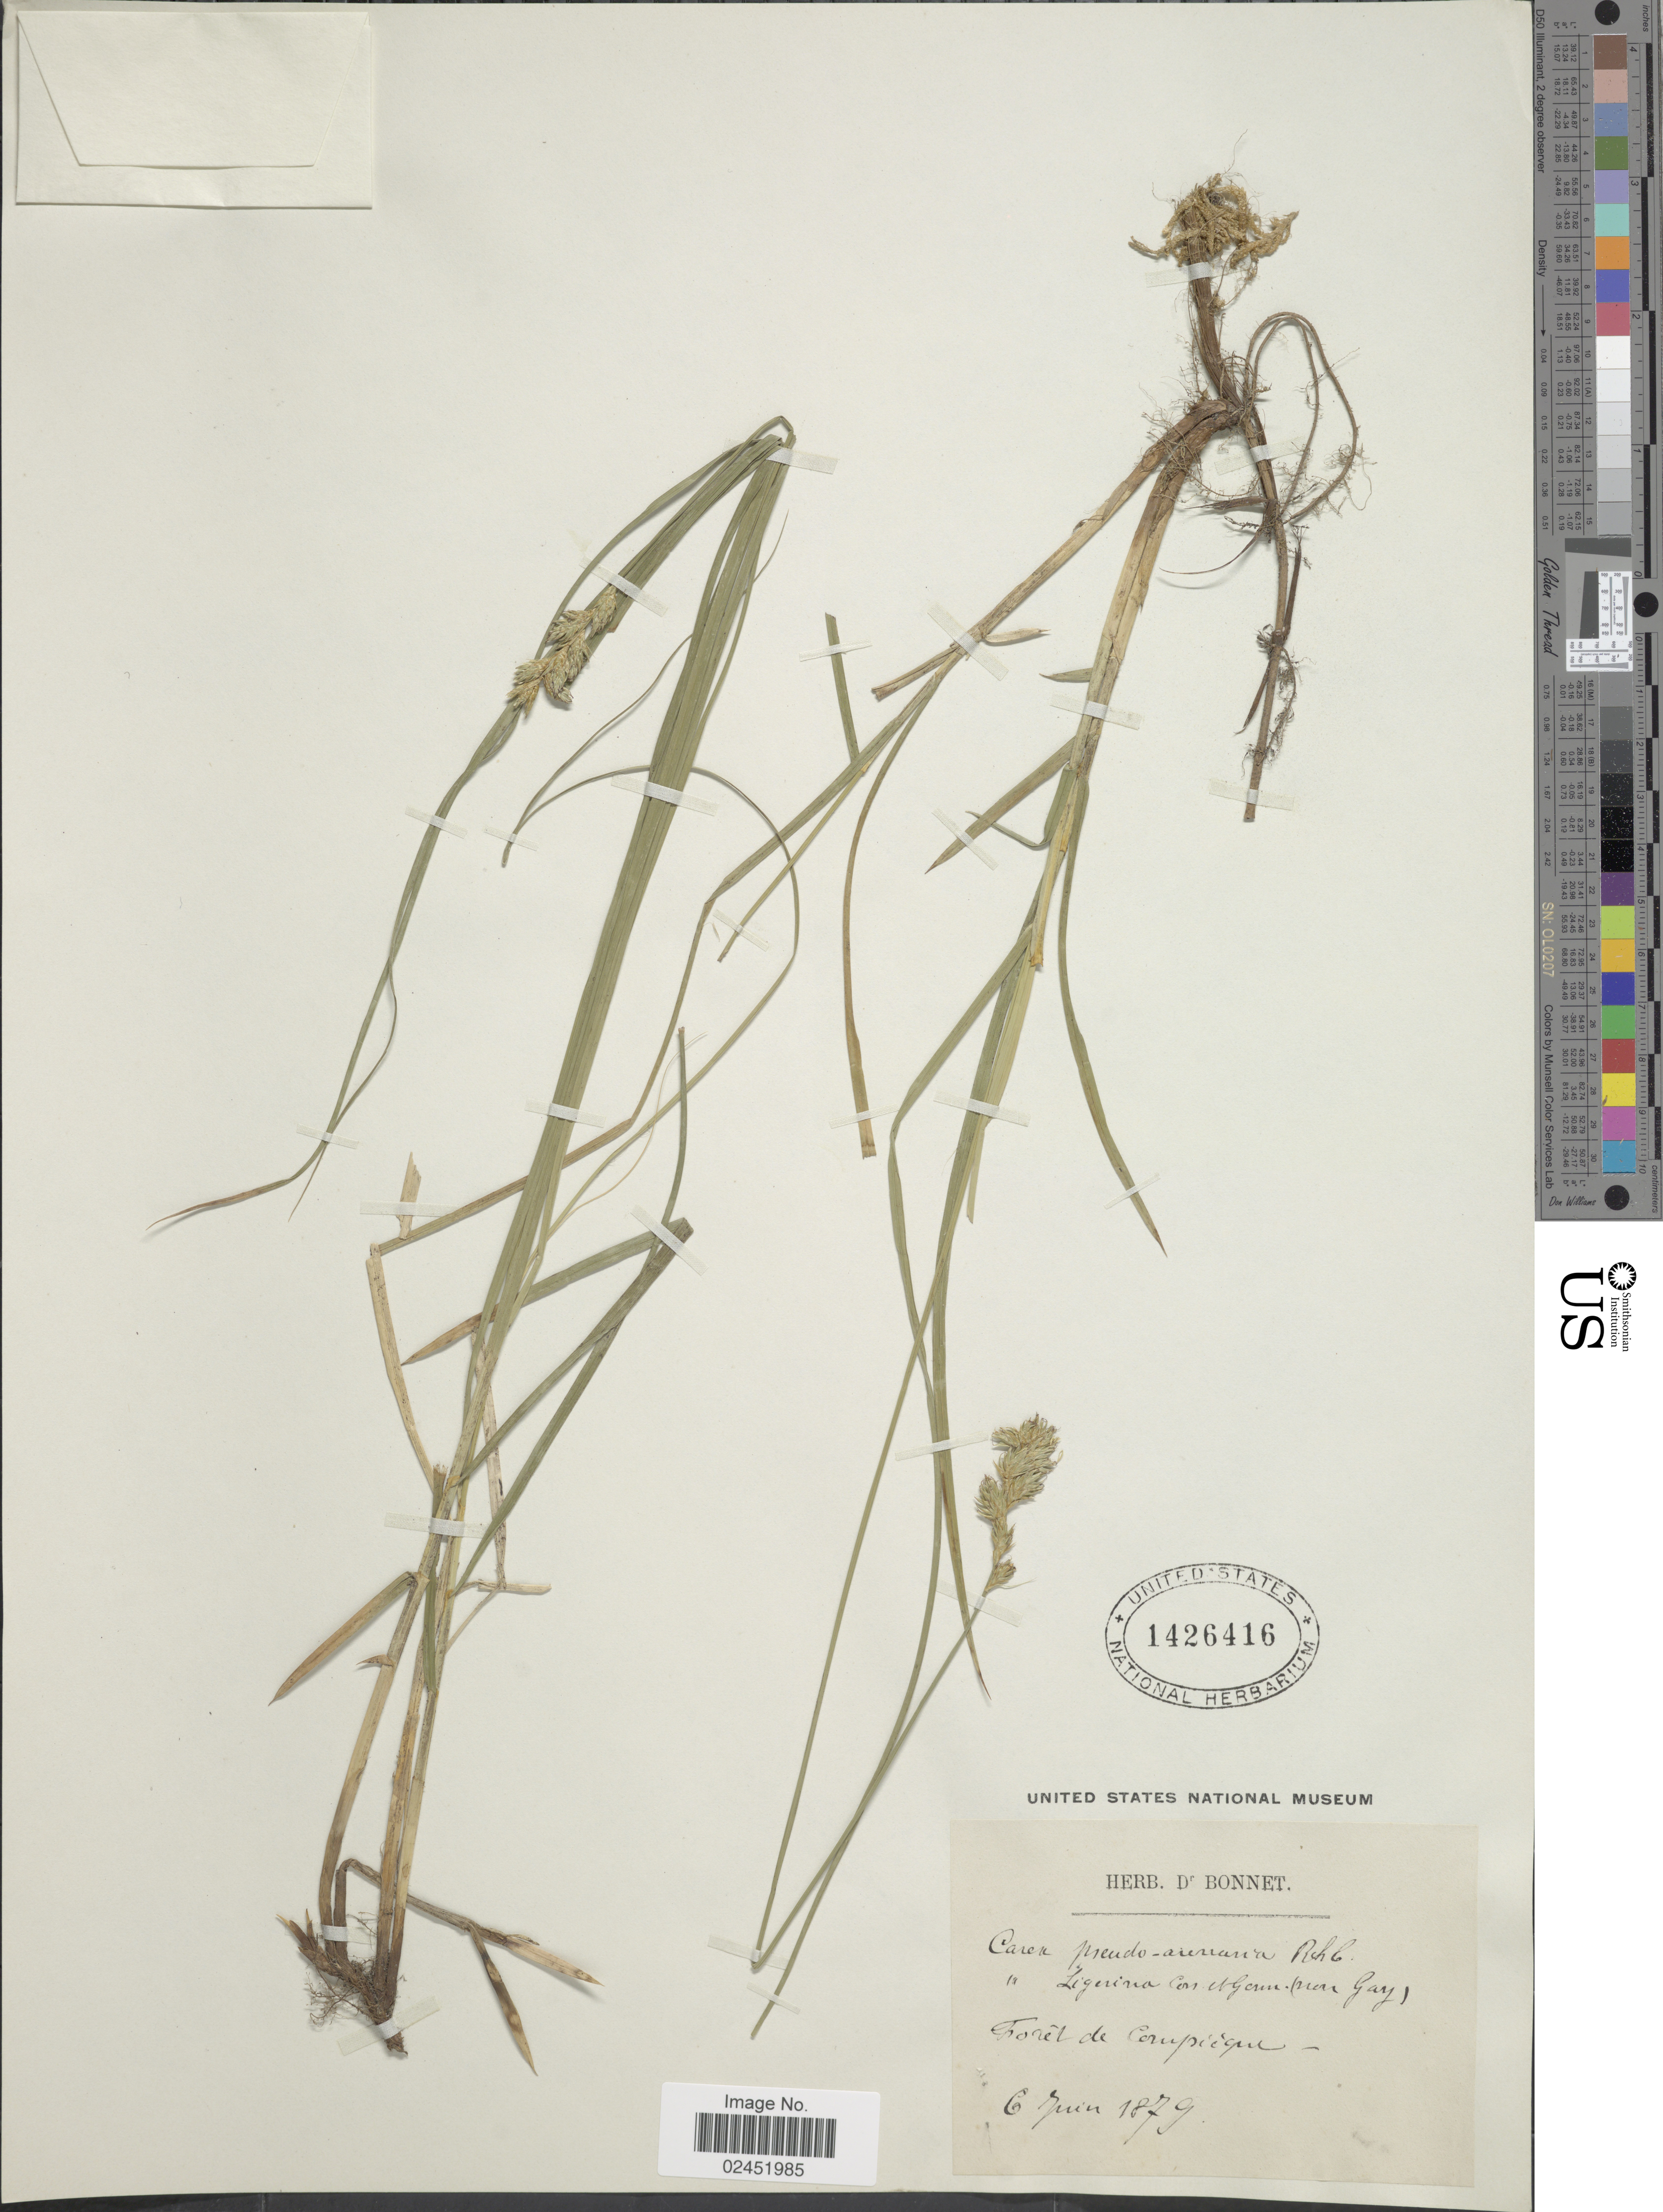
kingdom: Plantae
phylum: Tracheophyta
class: Liliopsida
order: Poales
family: Cyperaceae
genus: Carex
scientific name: Carex pseudobrizoides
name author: Clavaud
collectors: ex herb. Dr. Bonnet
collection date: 1879-06-06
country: France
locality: Forét de Cornpeique [interpreted]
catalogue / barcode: US 1426416